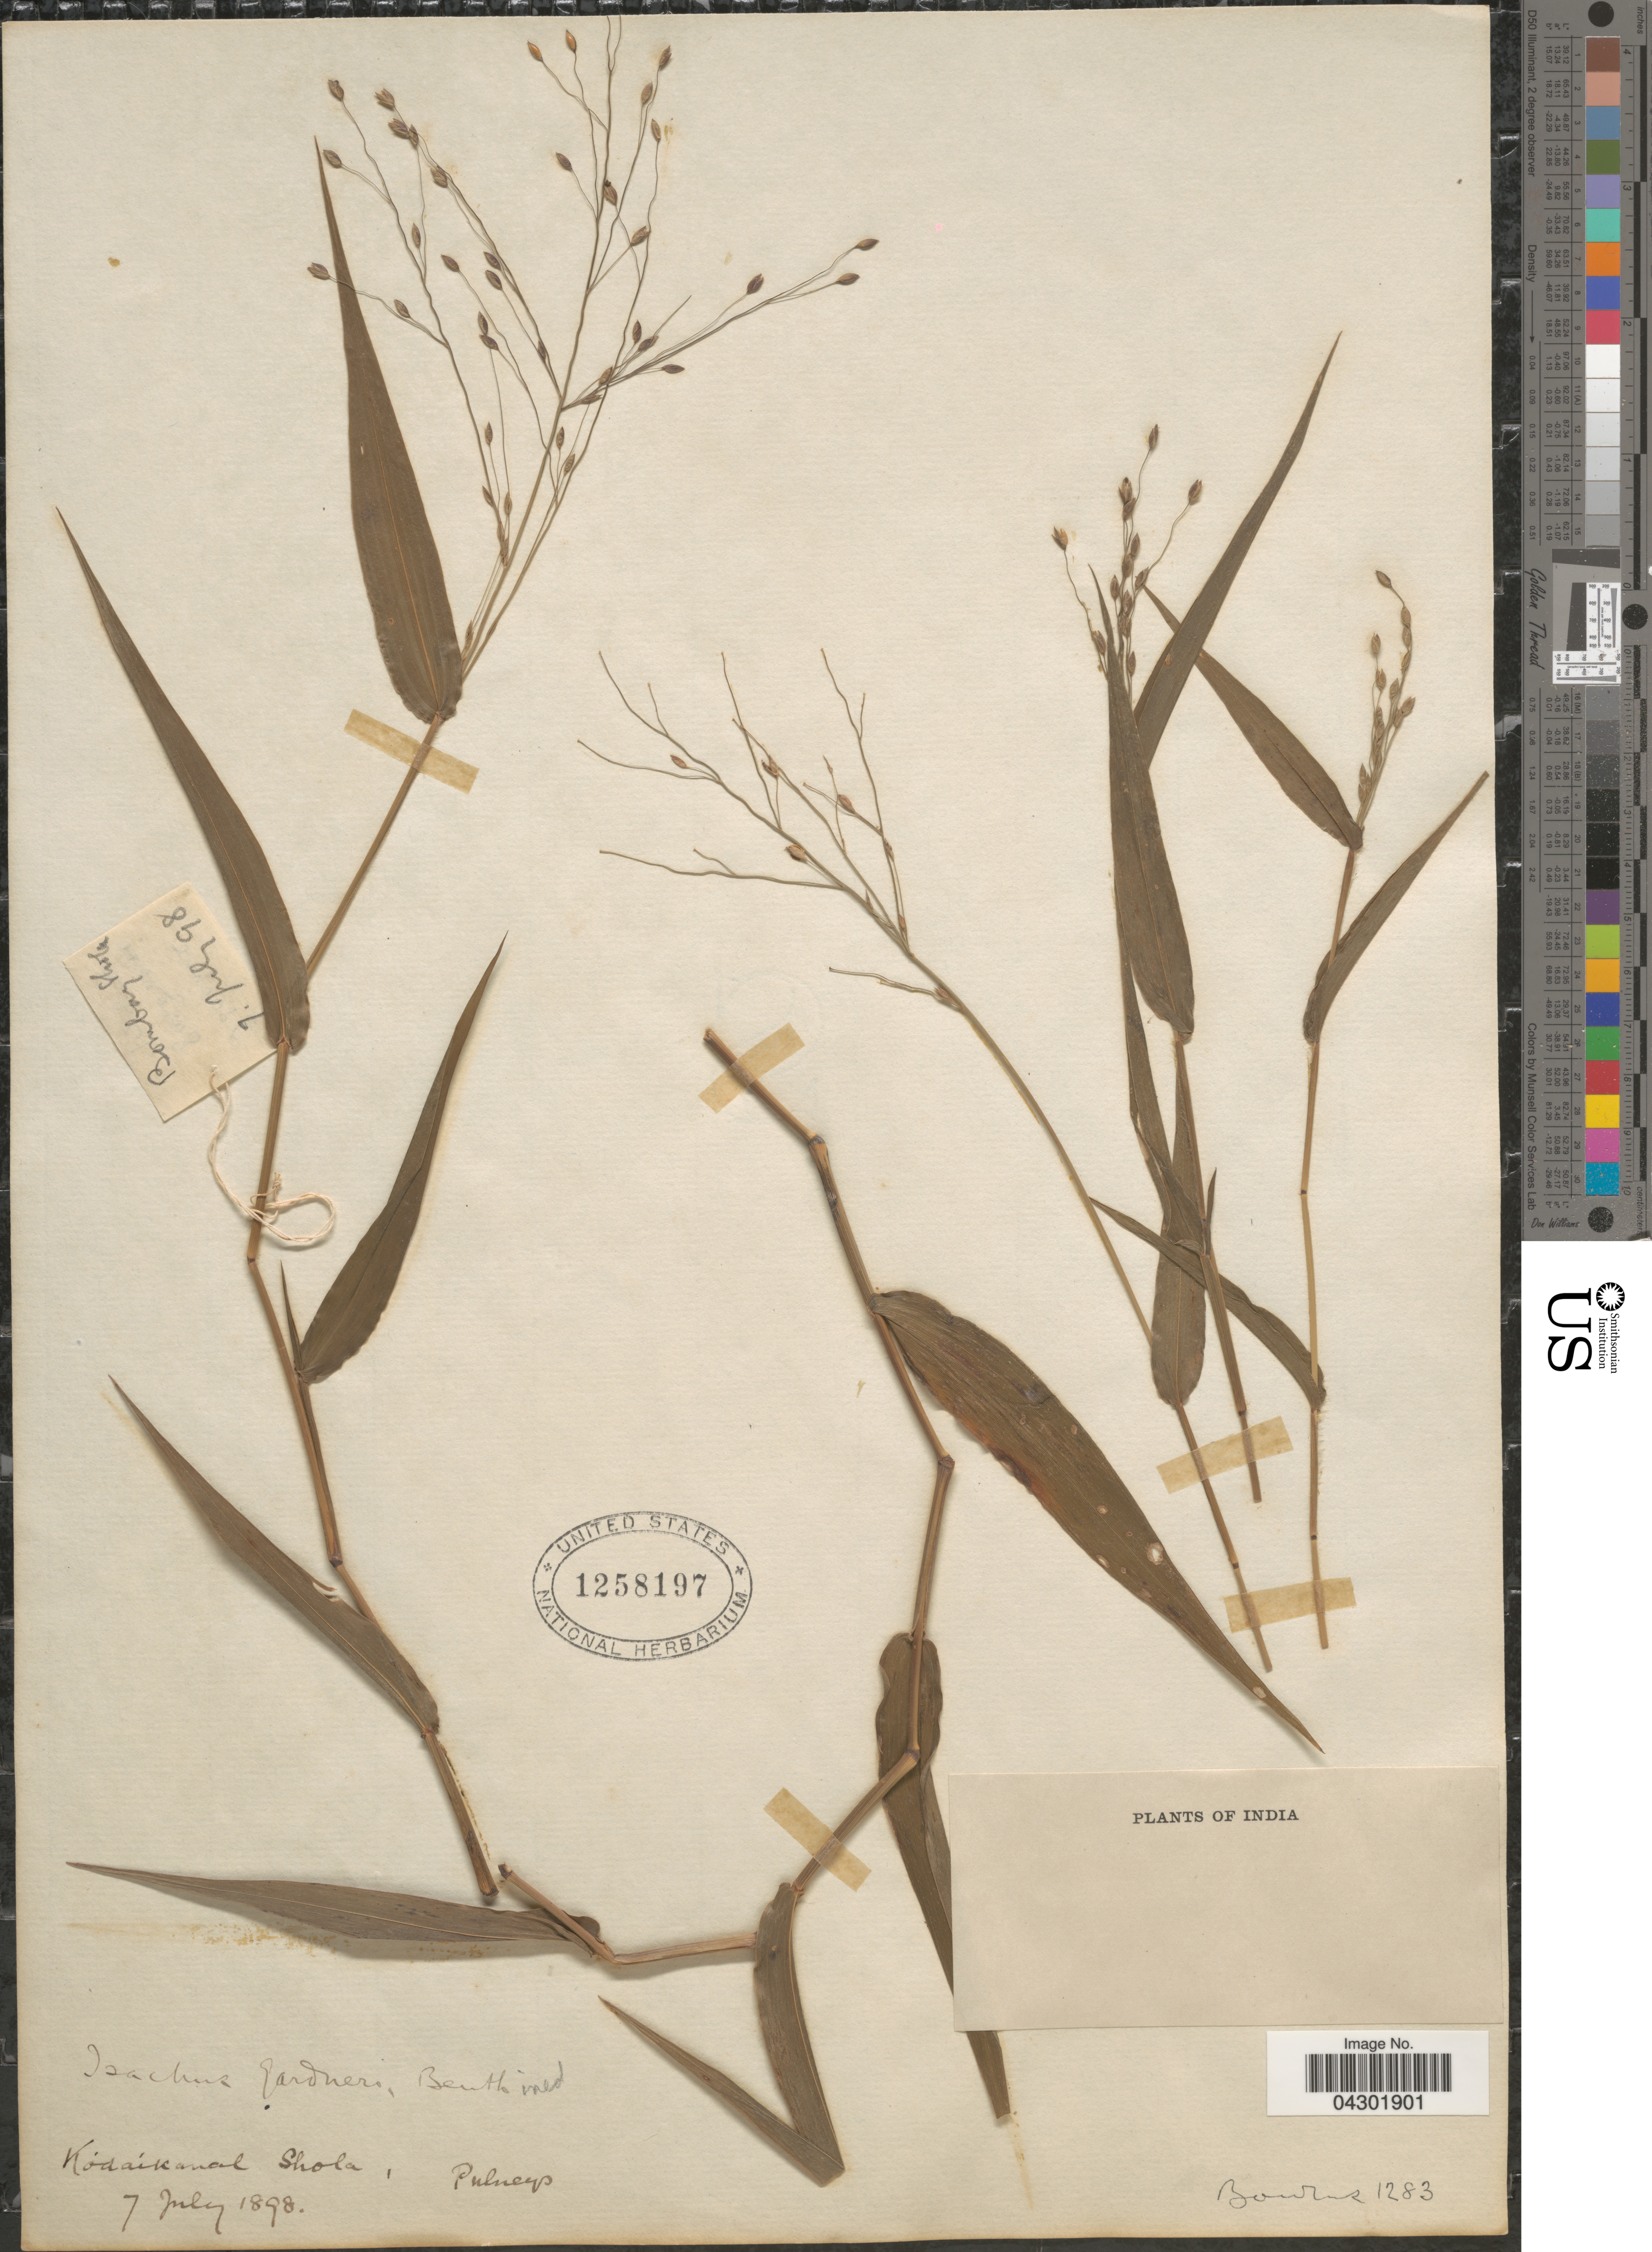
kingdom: Plantae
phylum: Tracheophyta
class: Liliopsida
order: Poales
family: Poaceae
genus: Panicum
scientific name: Panicum gardneri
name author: Thwaites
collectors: Bowles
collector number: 1283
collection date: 1898-07-07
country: India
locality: Bombay Shola. Kodaikanal Shola, Pulneys.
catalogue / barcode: US 1258197